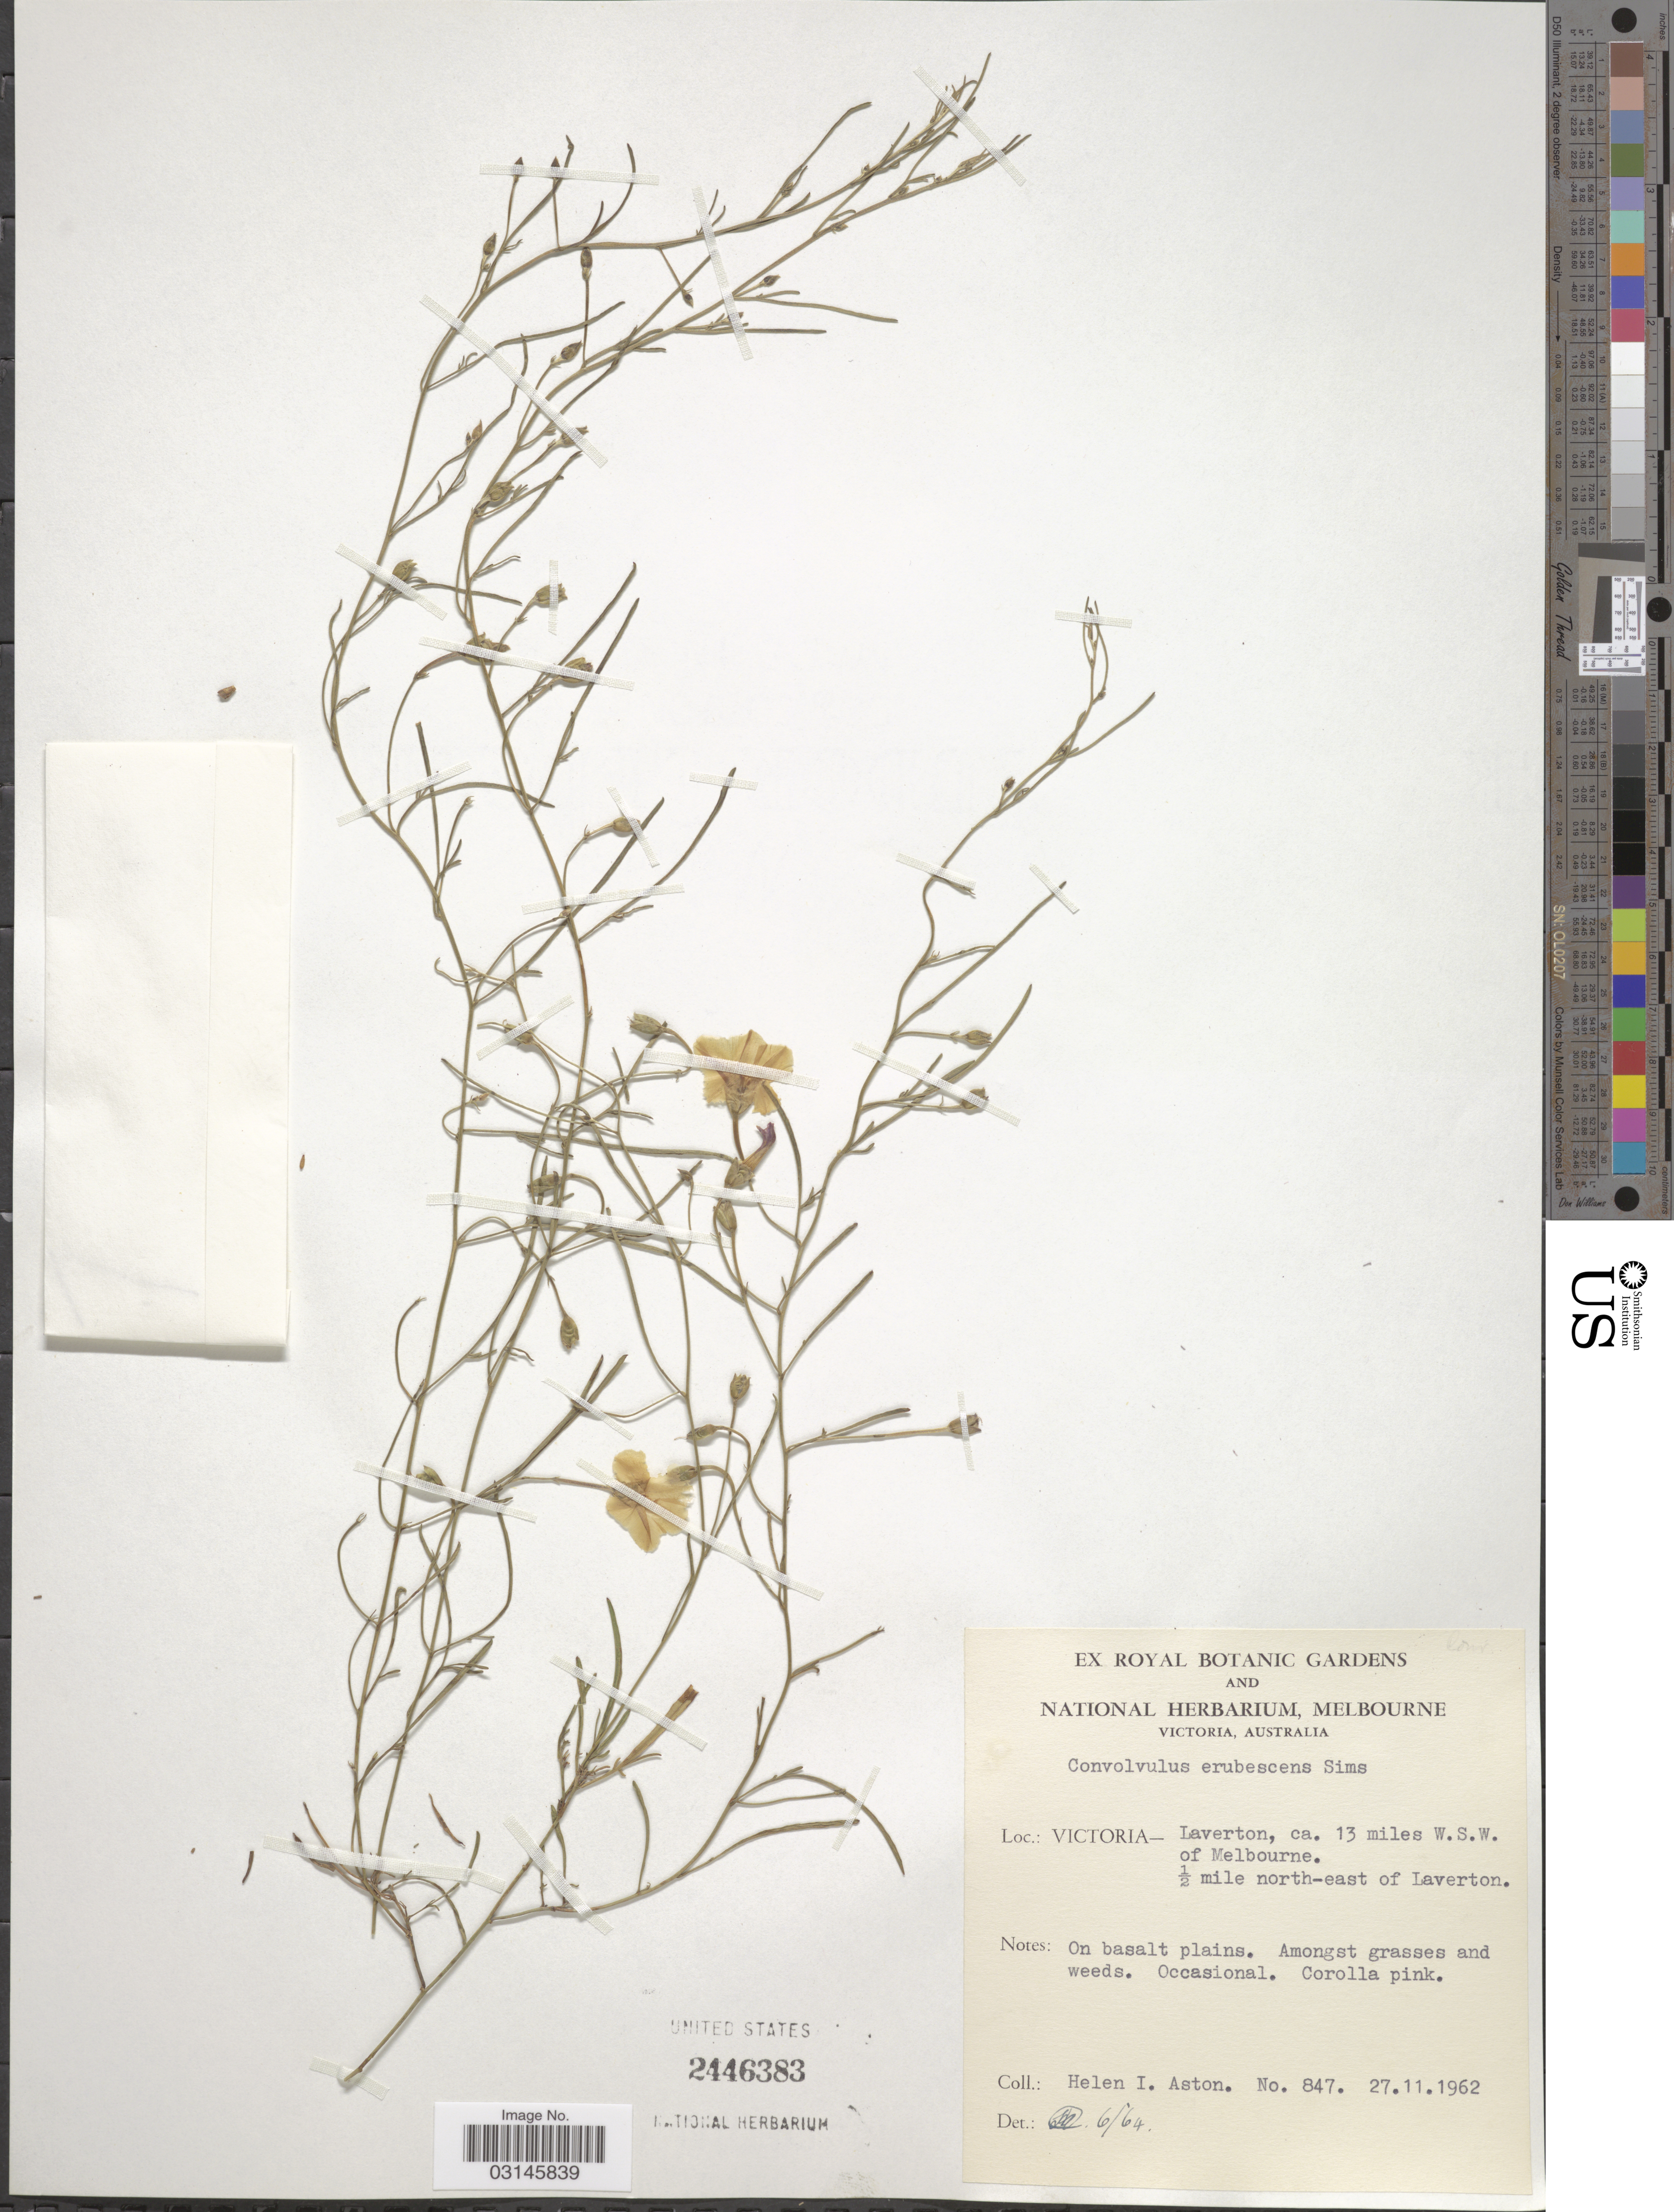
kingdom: Plantae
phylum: Tracheophyta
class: Magnoliopsida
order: Solanales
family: Convolvulaceae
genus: Convolvulus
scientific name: Convolvulus erubescens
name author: Sims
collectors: H. I. Aston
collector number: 847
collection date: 1962-11-27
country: Australia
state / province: Victoria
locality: Victoria - Laverton, ca. 13 miles W.S.W. of Melbourne. ½ mile north-east of Laverton.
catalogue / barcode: US 2446383